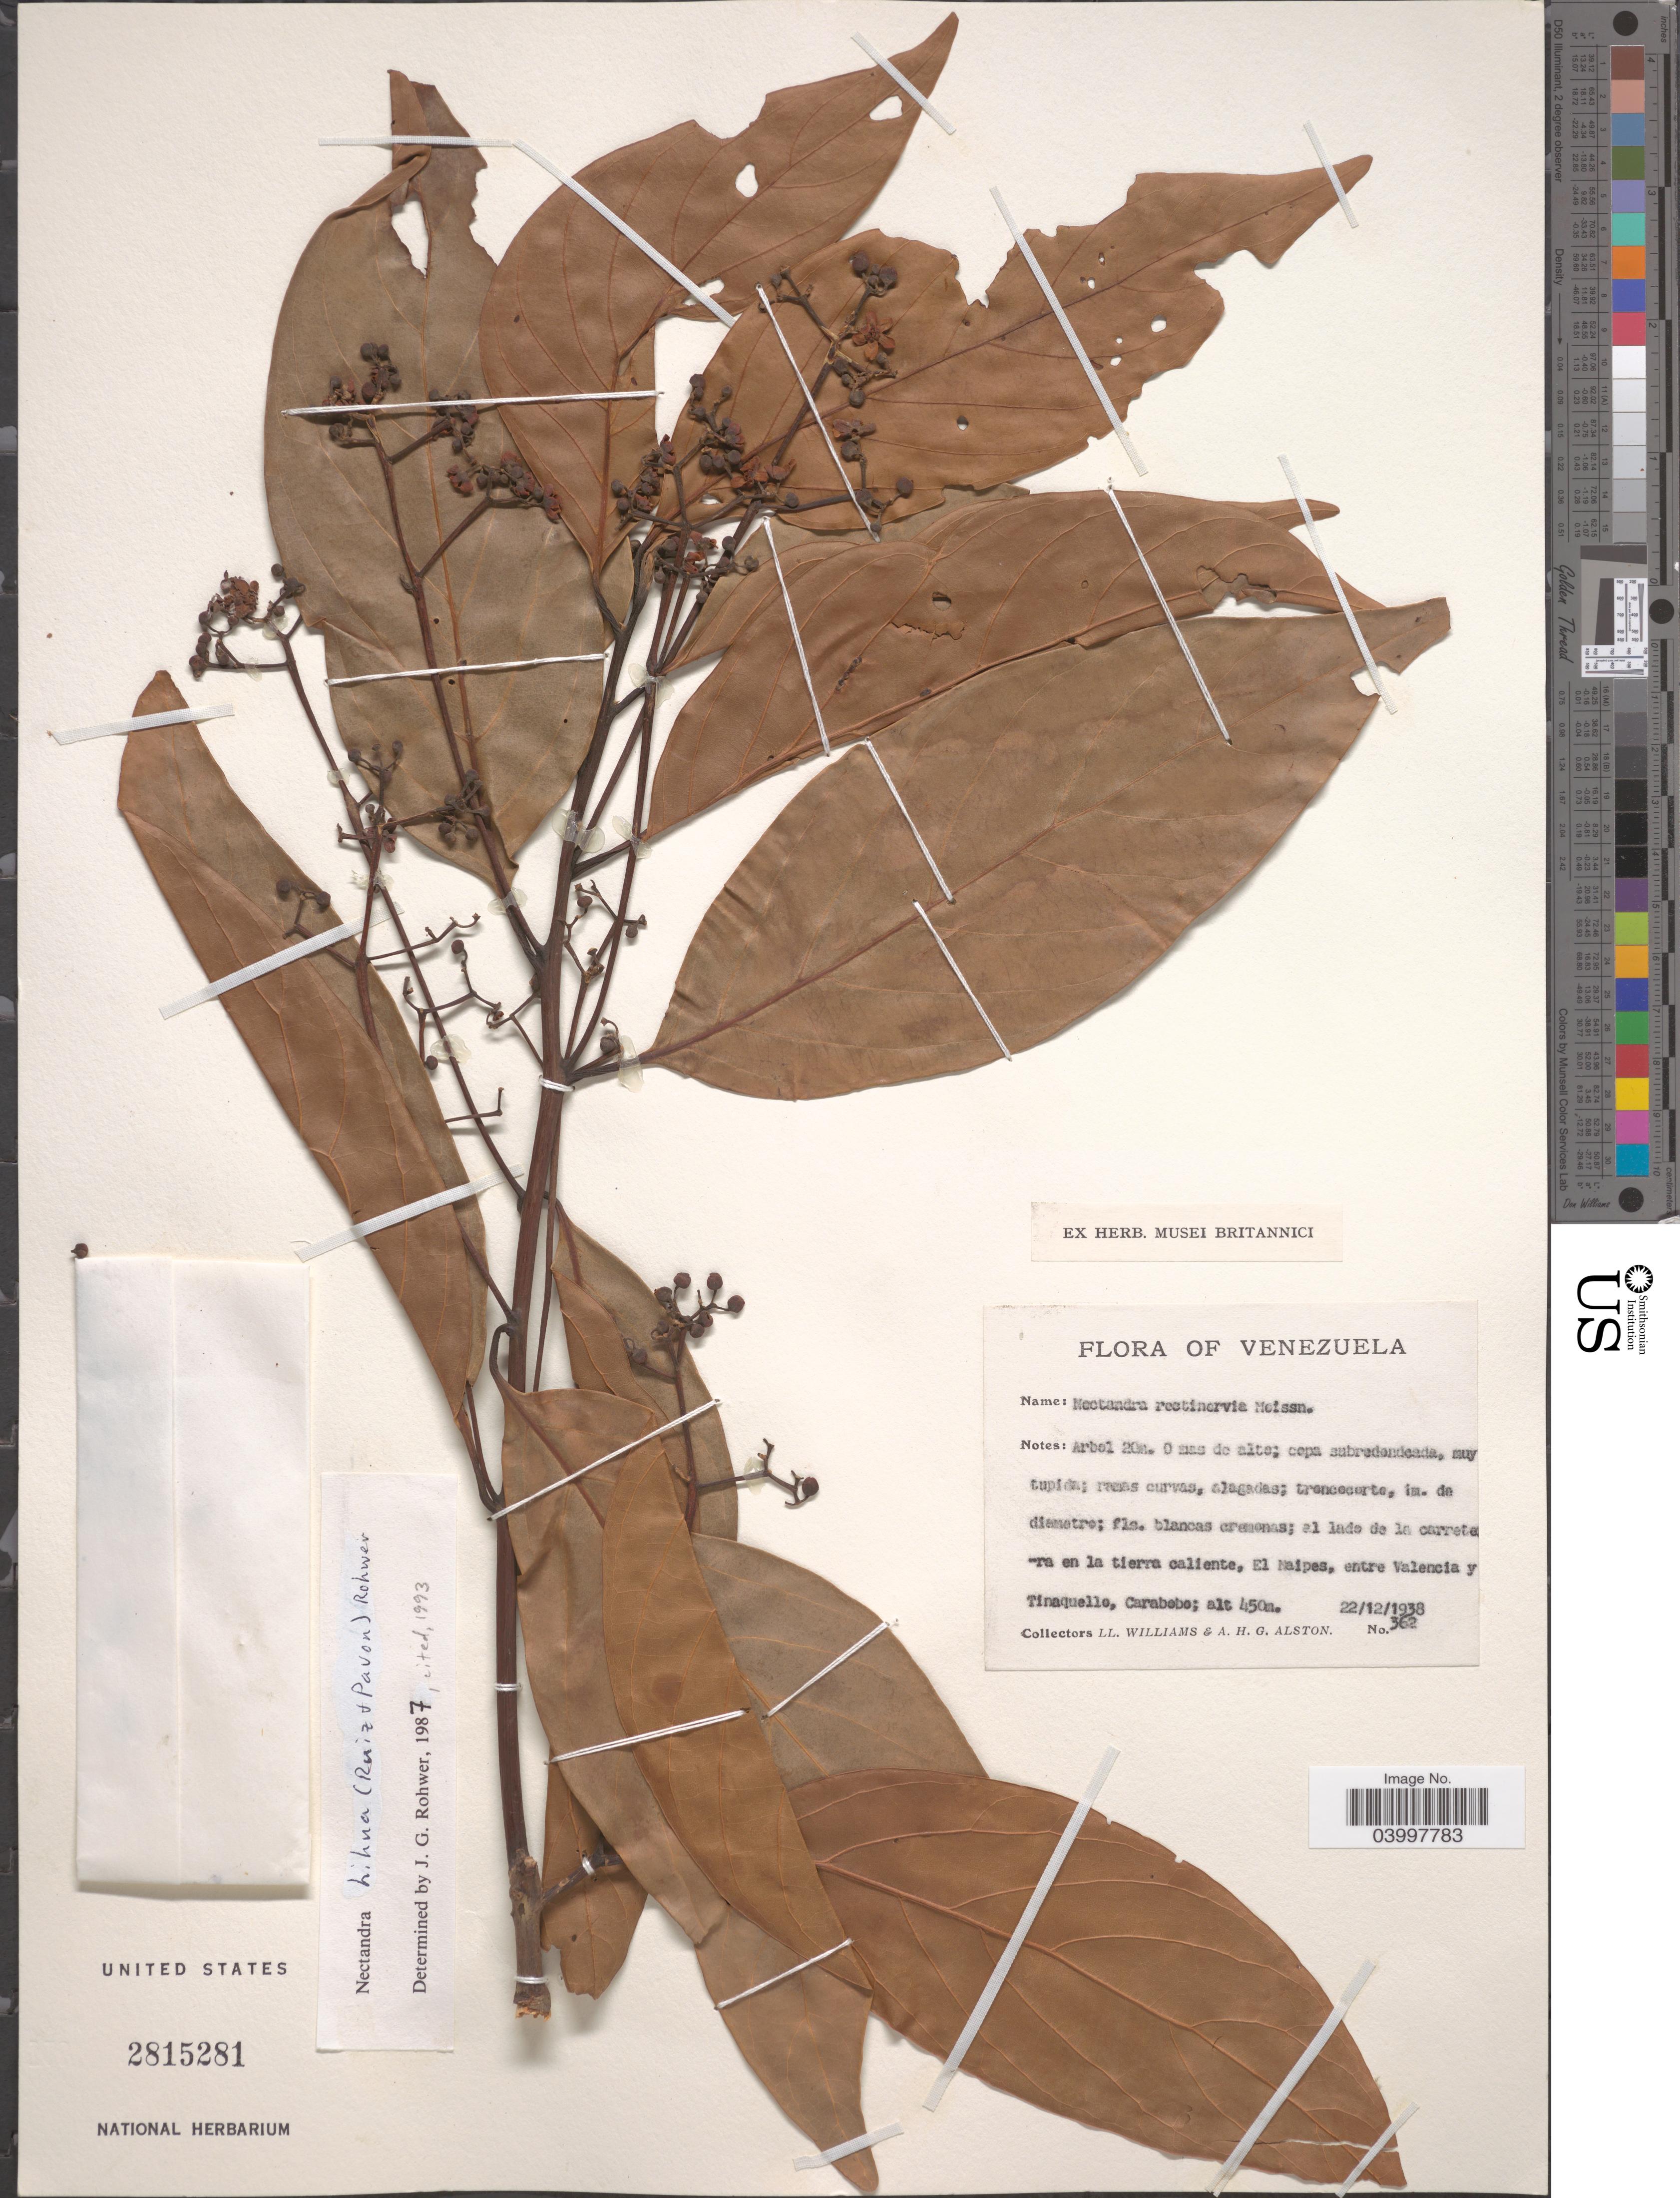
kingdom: Plantae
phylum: Tracheophyta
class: Magnoliopsida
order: Laurales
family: Lauraceae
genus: Nectandra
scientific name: Nectandra hihua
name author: (Ruiz & Pav.) Rohwer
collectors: Ll. Williams & A. H. Alston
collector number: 362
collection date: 1938-12-22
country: Venezuela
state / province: Carabobo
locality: El Naipes, entre Valencia y Tinaquello.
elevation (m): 450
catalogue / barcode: US 2815281